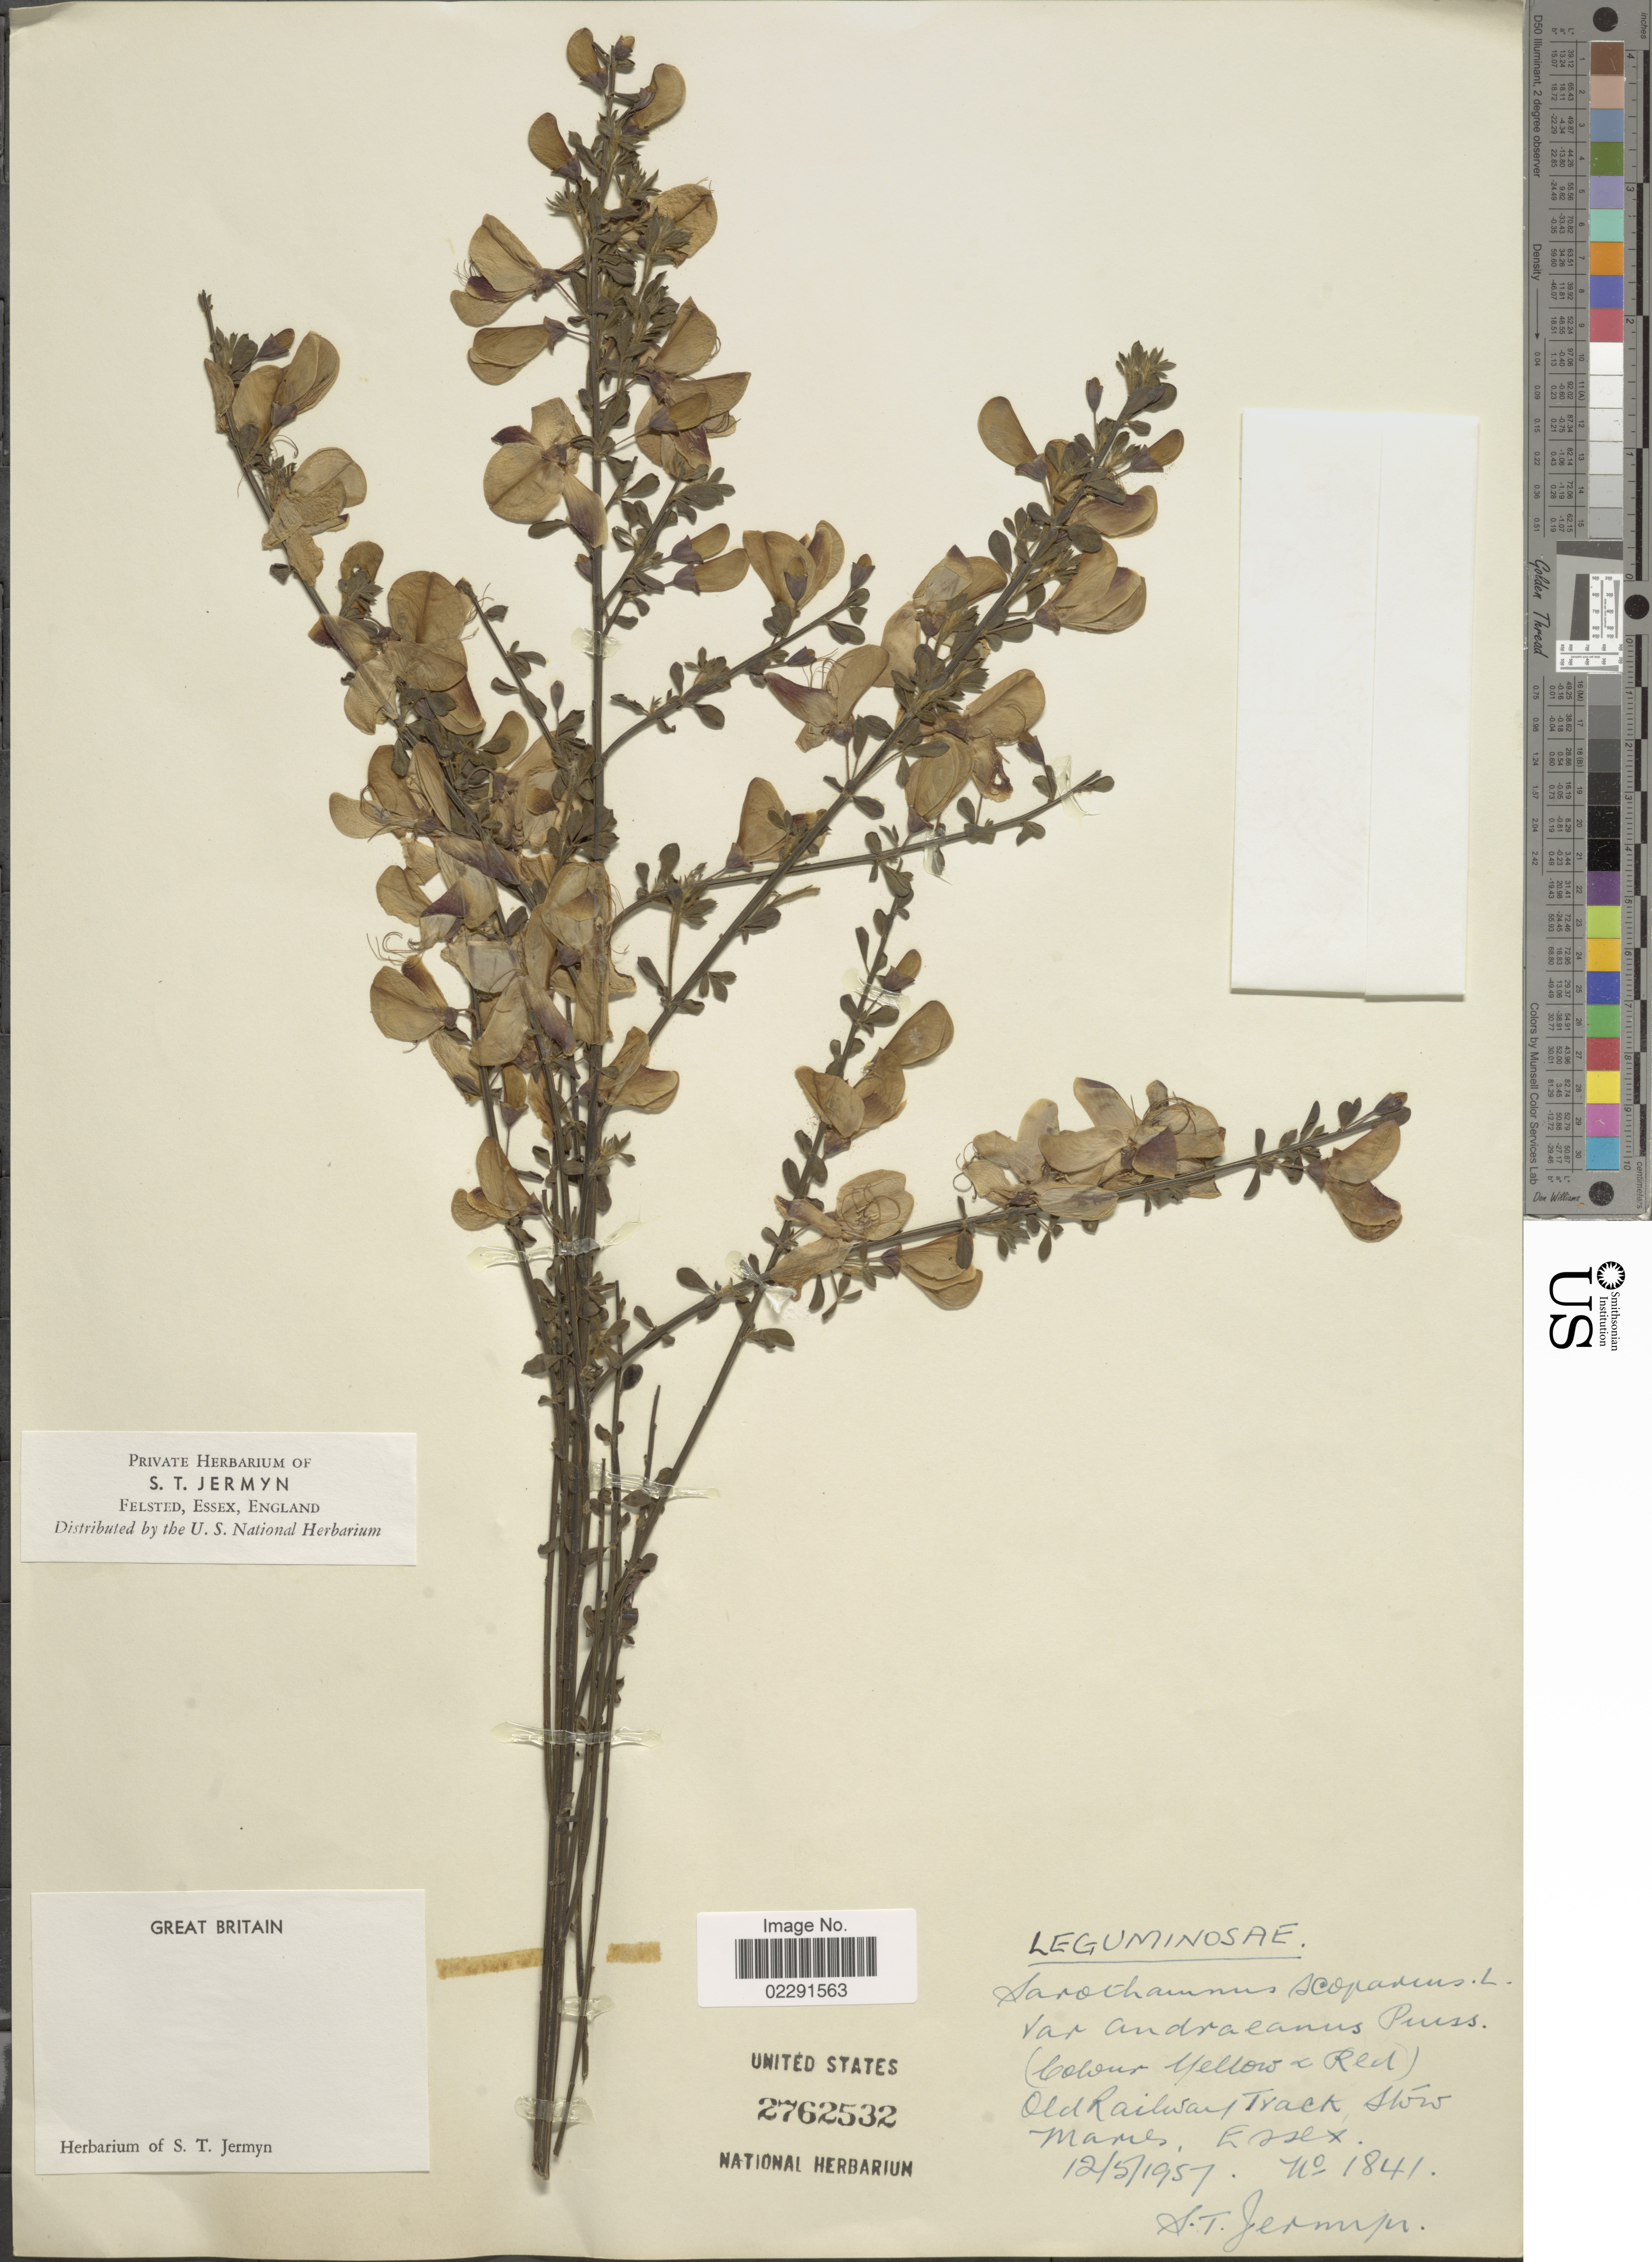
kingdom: Plantae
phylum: Tracheophyta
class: Magnoliopsida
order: Fabales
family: Fabaceae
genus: Cytisus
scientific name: Cytisus scoparius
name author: (L.) Link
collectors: S. Jermyn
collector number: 1841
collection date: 1957-05-12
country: United Kingdom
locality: Great Britain, Old Railway Track, Stow Maries, Essex.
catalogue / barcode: US 2762532